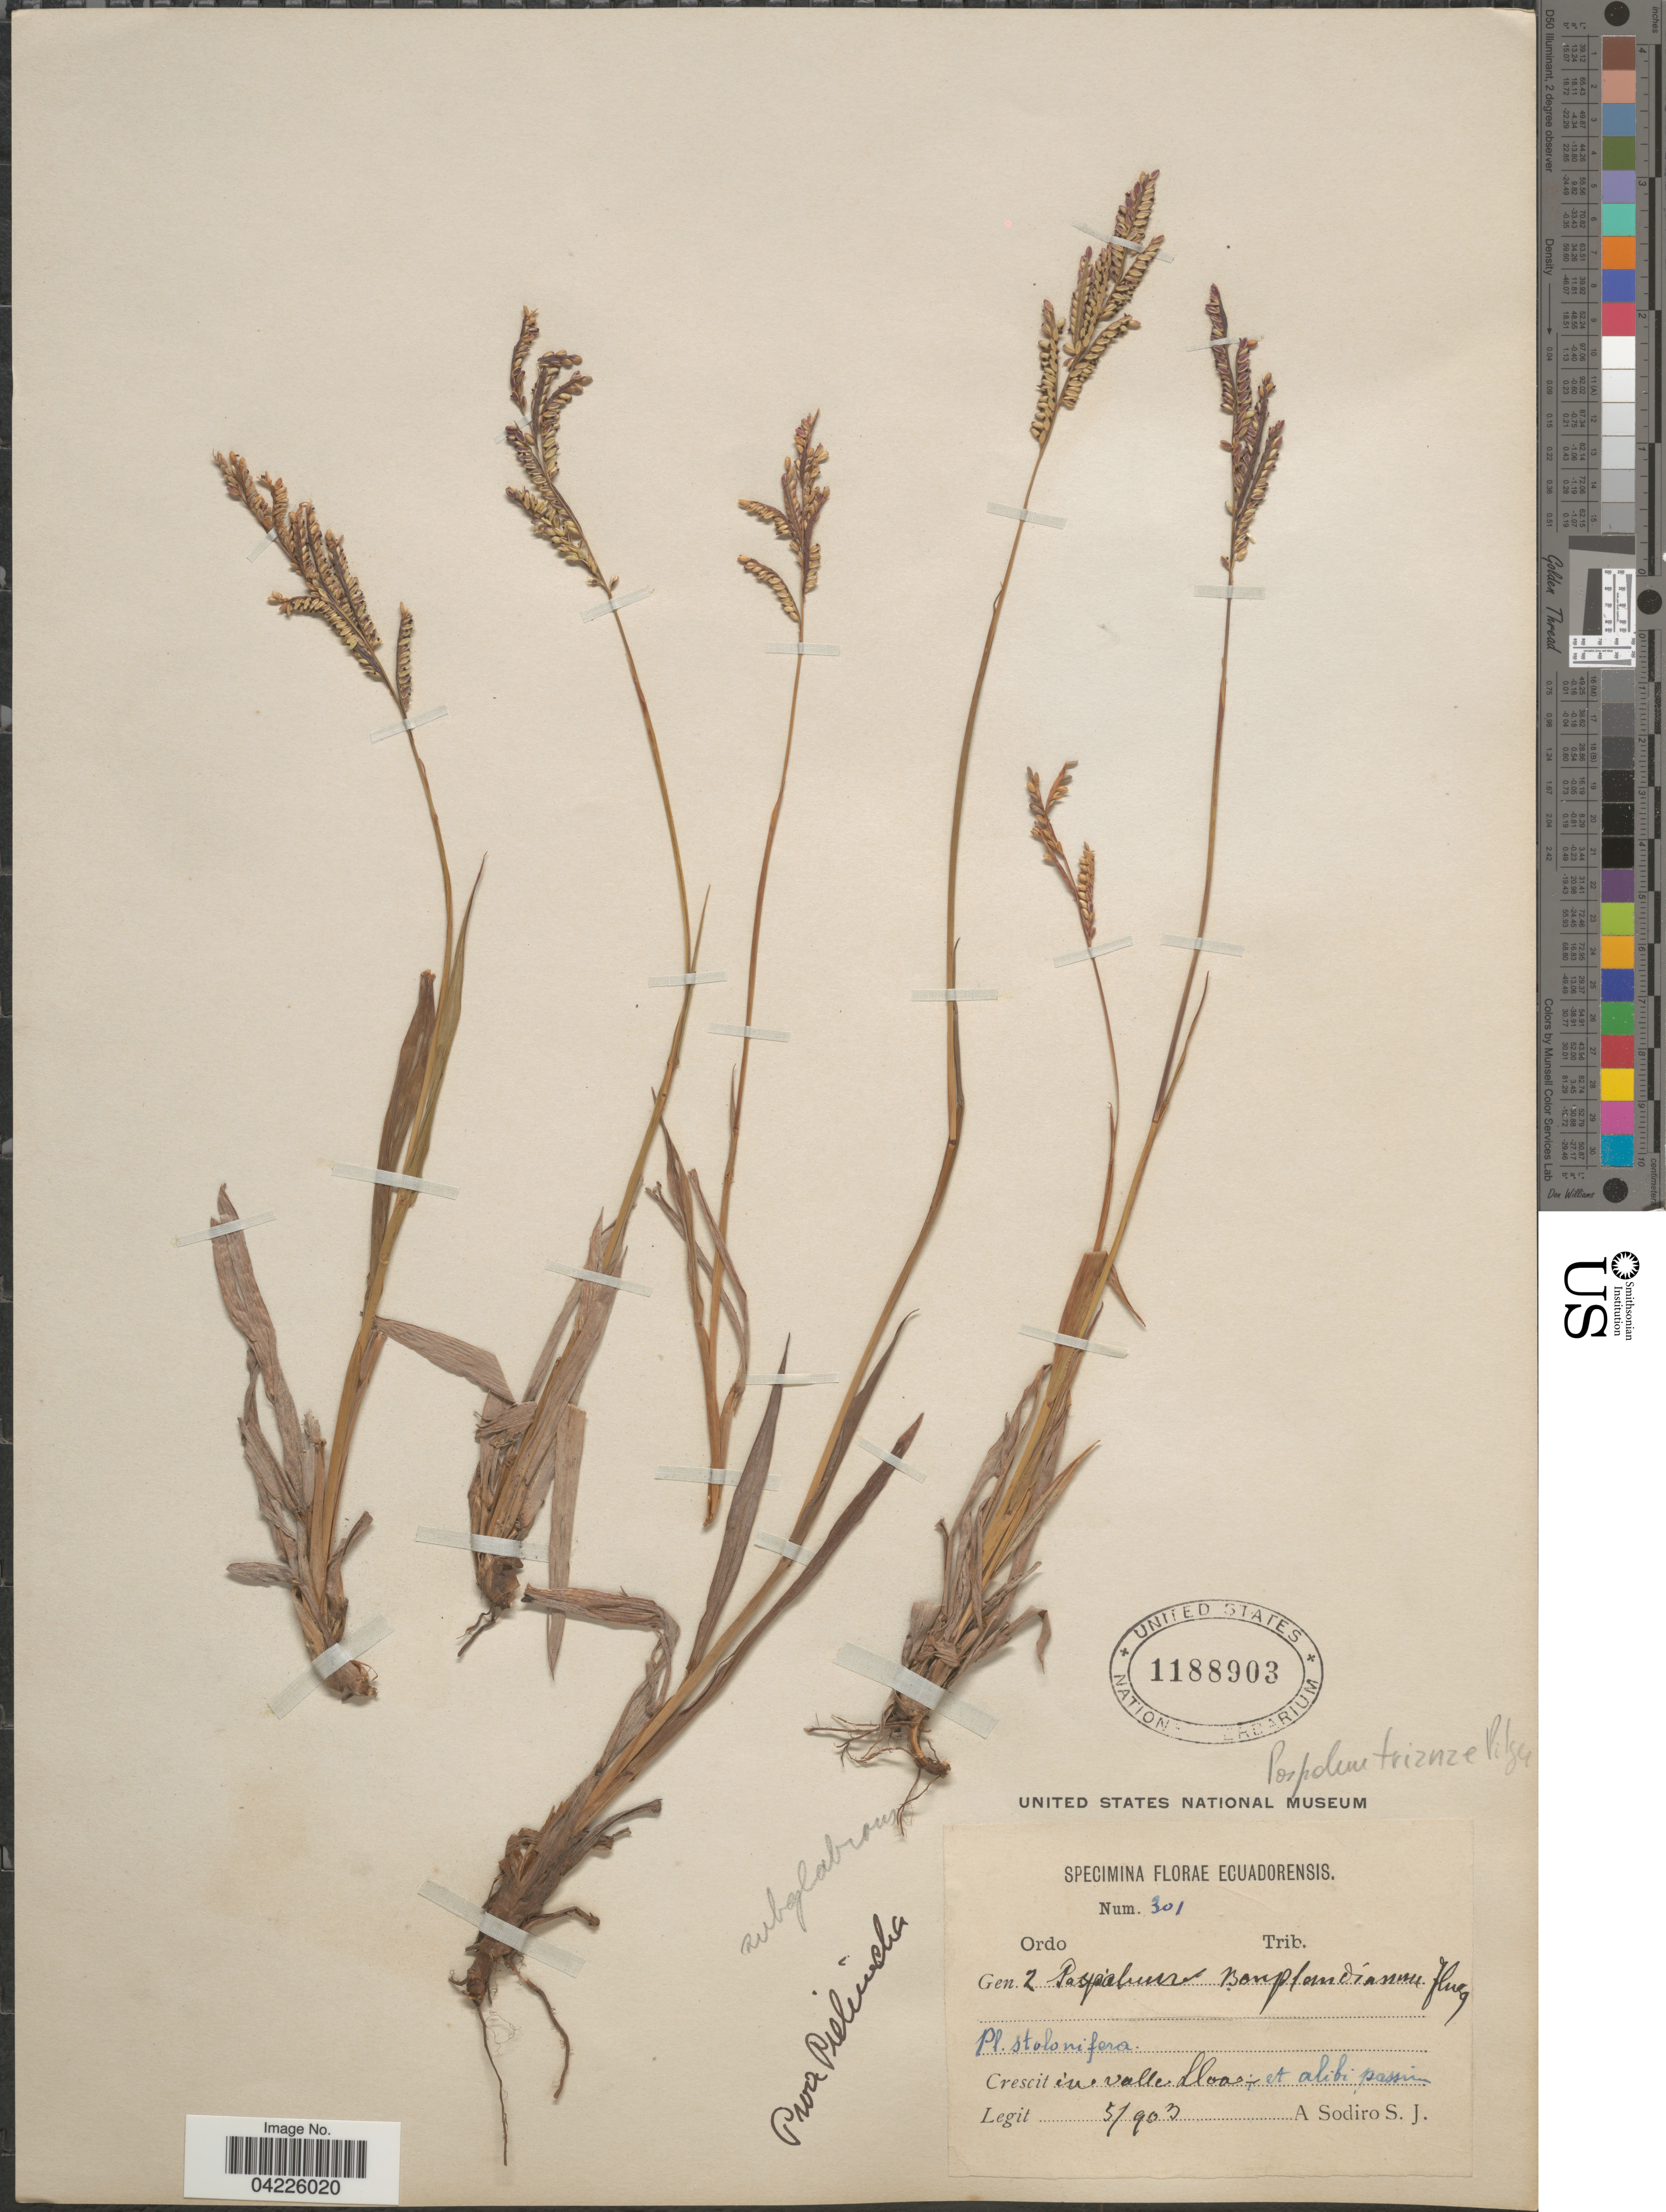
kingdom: Plantae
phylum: Tracheophyta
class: Liliopsida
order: Poales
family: Poaceae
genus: Paspalum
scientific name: Paspalum trianae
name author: Pilg.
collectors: A. Sodiro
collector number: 301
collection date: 1903-05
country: Ecuador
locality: Crescit in valle Lloa et alibi passim.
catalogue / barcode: US 1188903